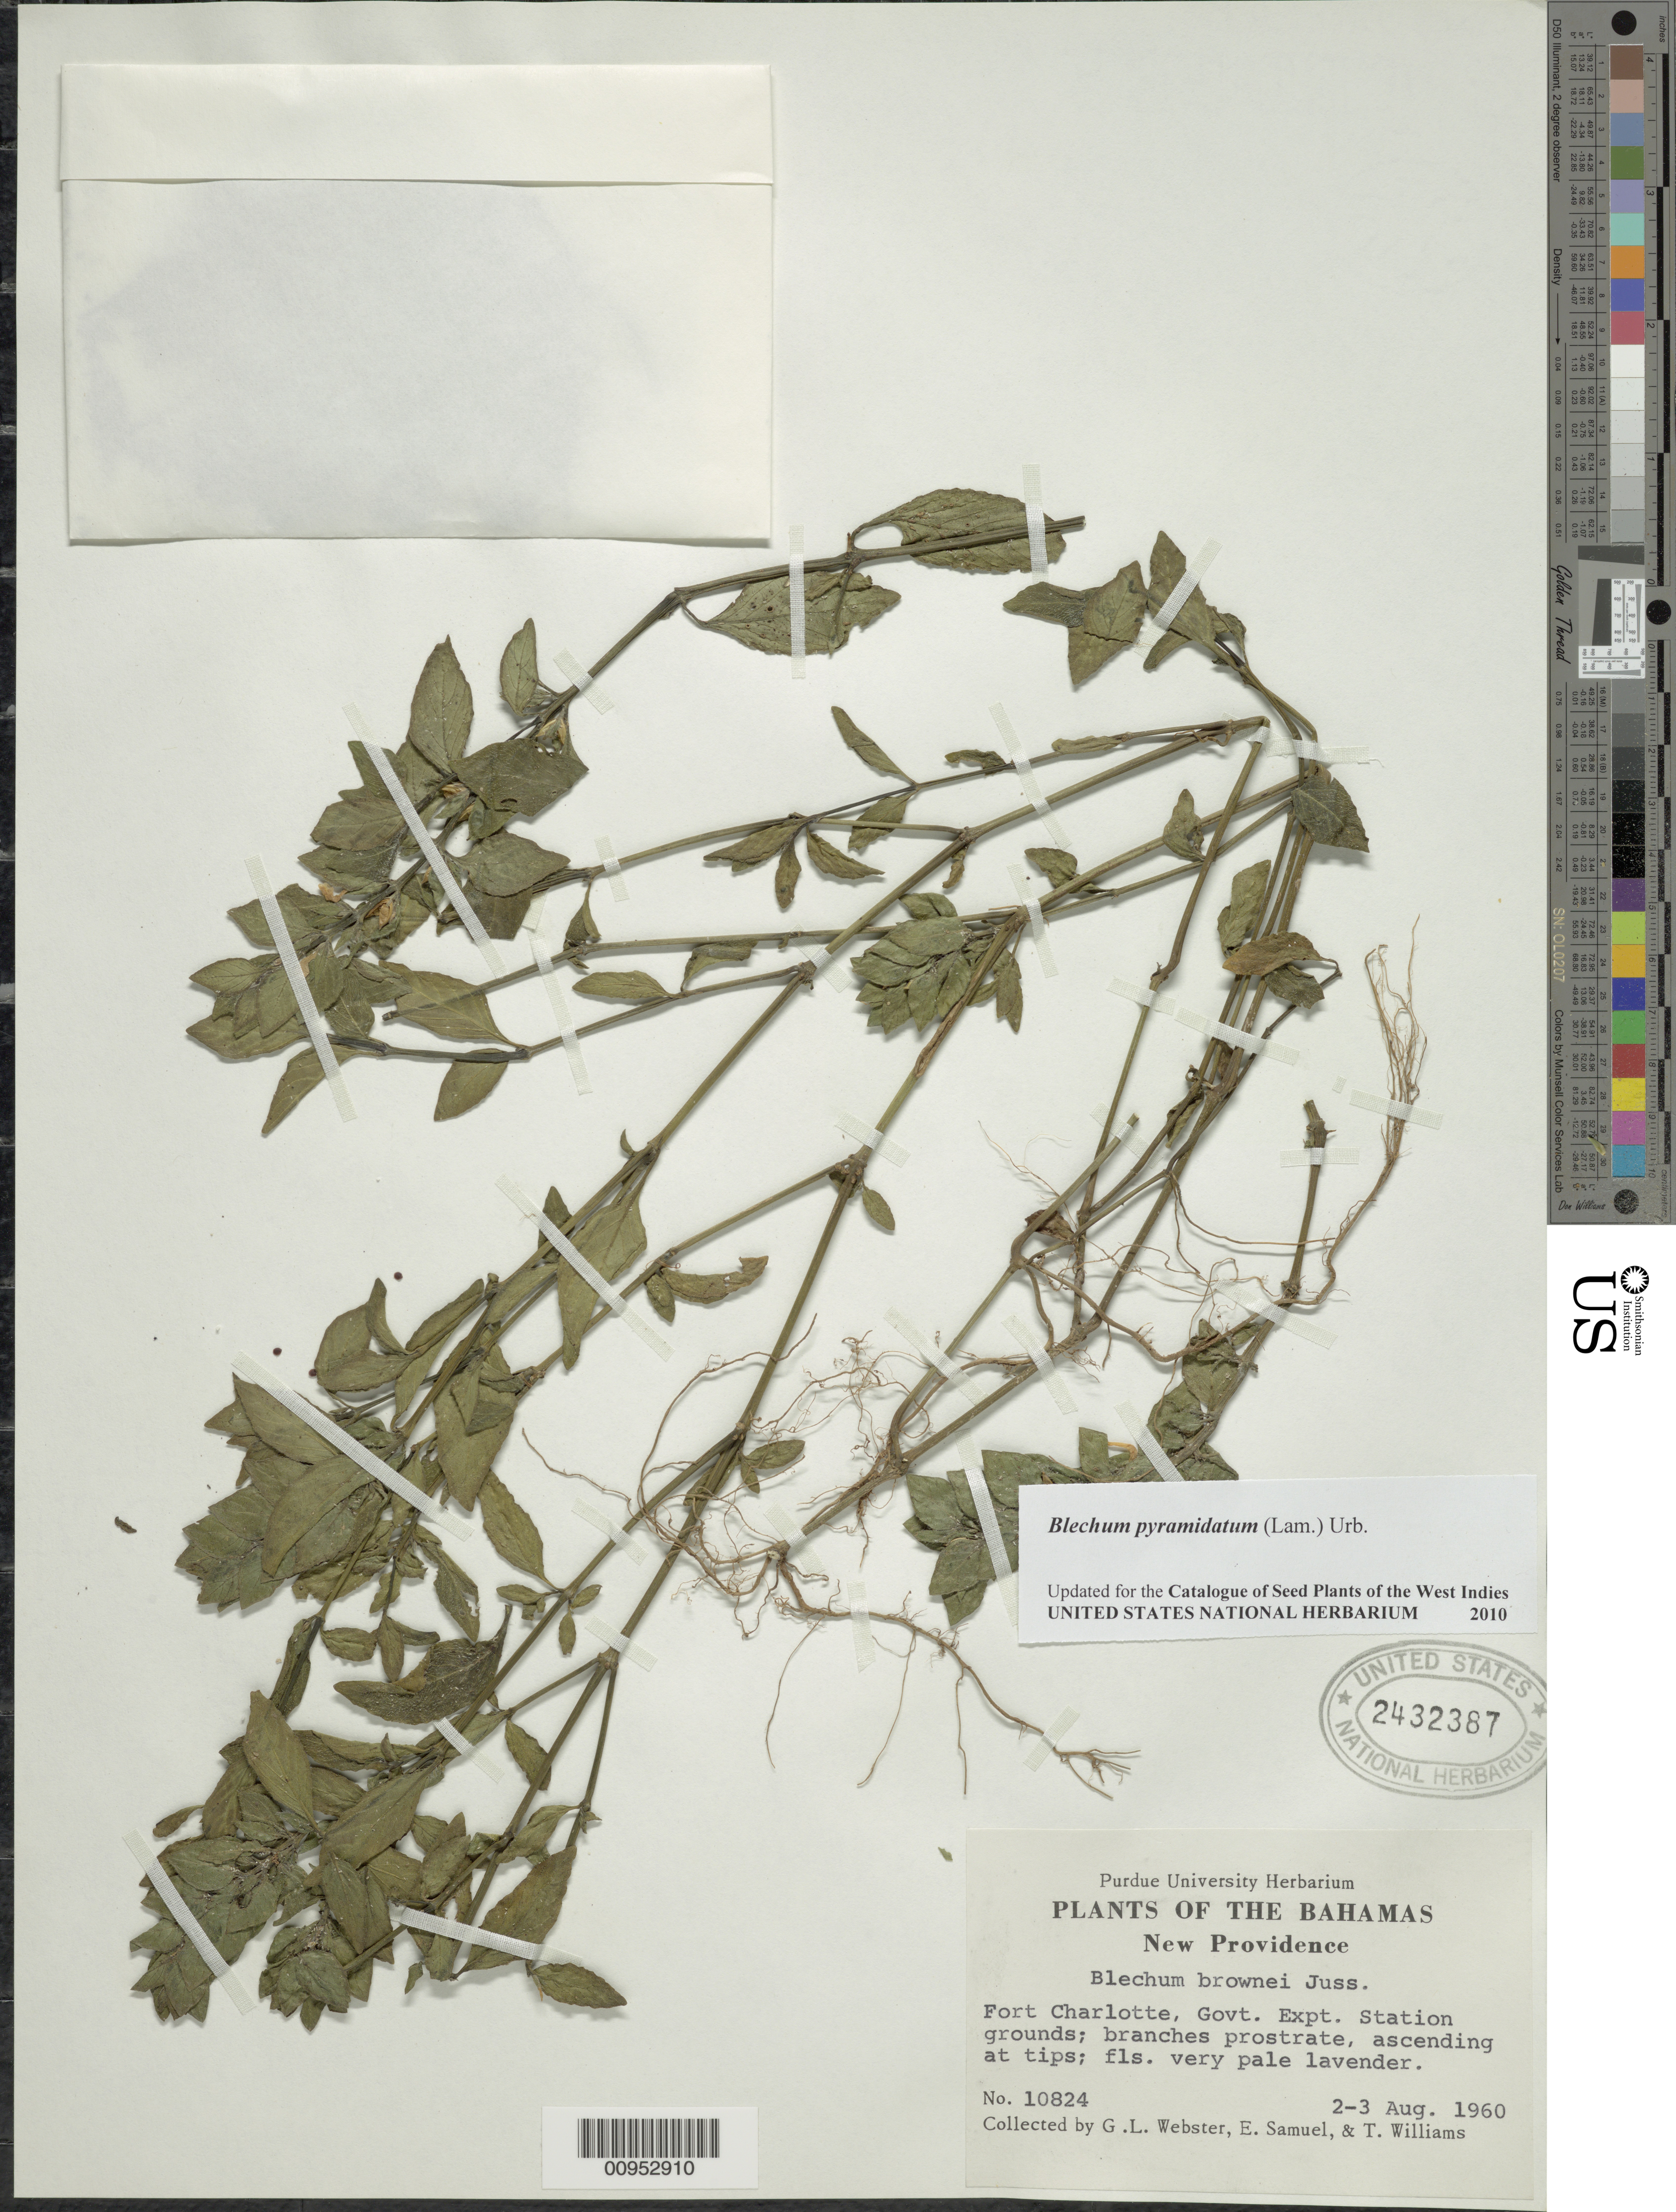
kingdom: Plantae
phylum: Tracheophyta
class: Magnoliopsida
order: Lamiales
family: Acanthaceae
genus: Blechum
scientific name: Blechum pyramidatum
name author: (Lam.) Urb.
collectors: G. L. Webster, E. Samuel & T. Williams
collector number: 10824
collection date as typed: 02 Aug 1960 to 03 Aug 1960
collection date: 1960-08-02/1960-08-03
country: Bahamas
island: New Providence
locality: Fort Charlotte, Govt. Expt. Station grounds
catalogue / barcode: US 2432387